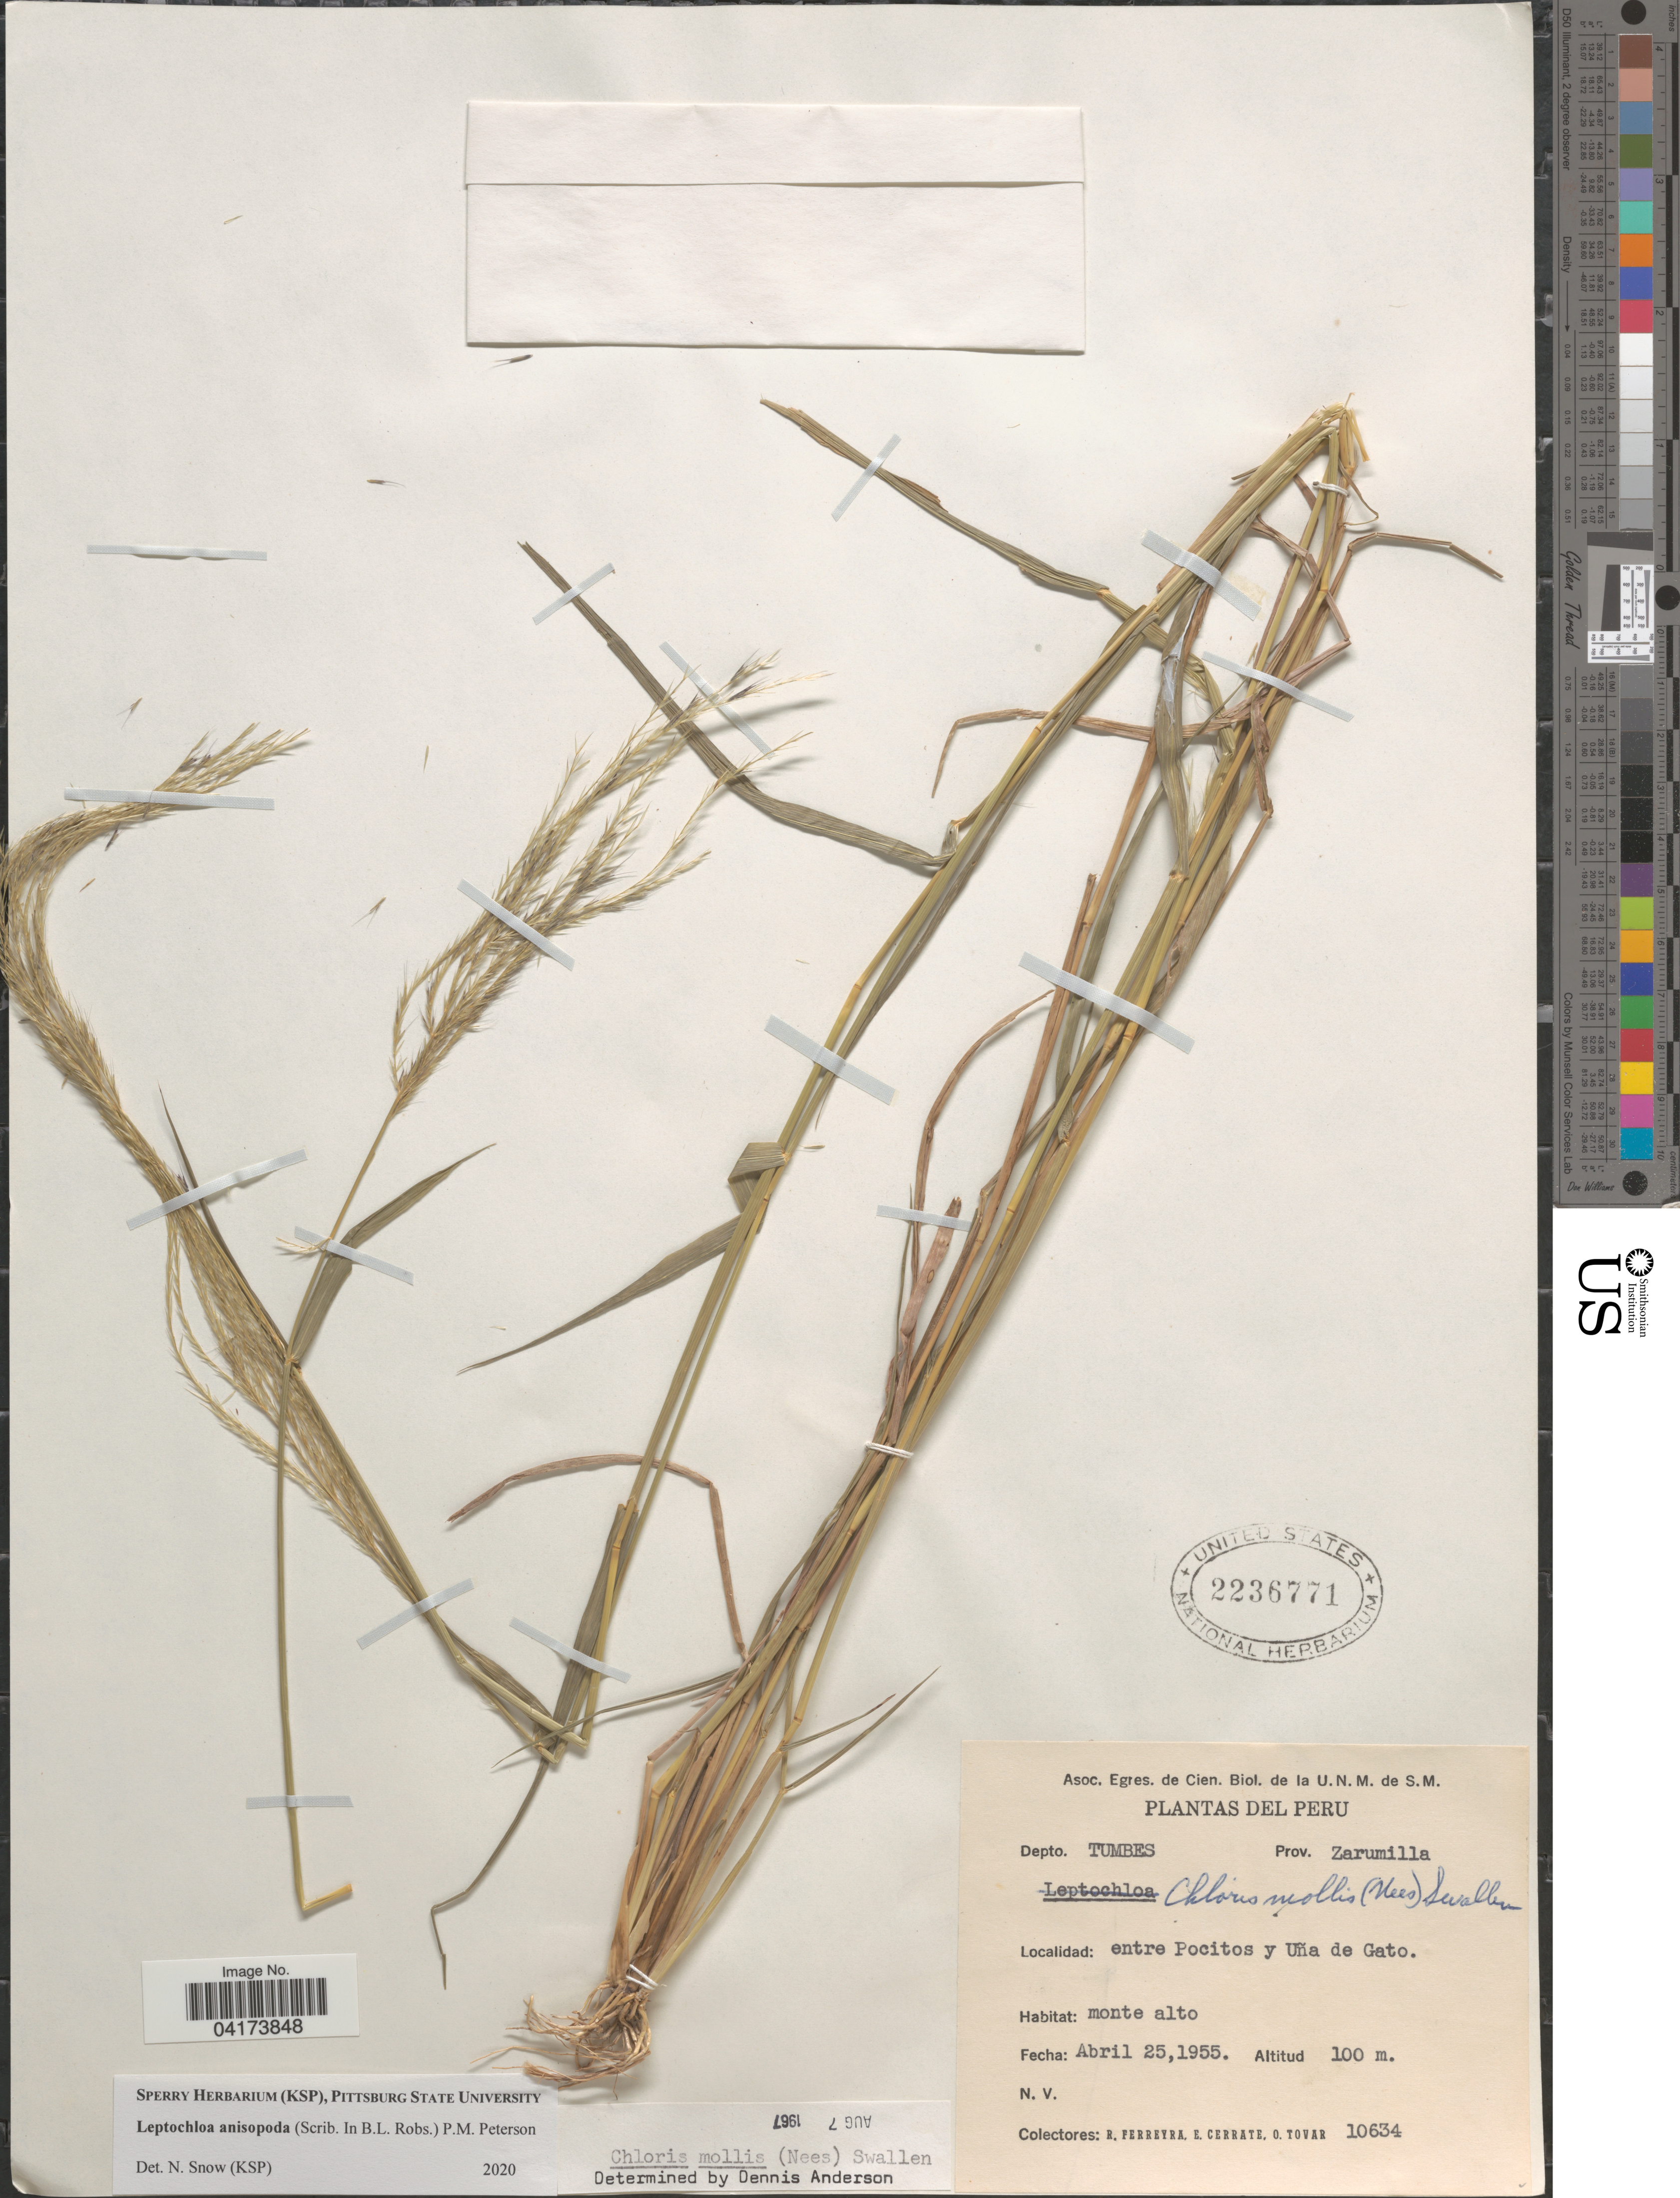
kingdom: Plantae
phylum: Tracheophyta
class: Liliopsida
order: Poales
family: Poaceae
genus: Leptochloa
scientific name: Leptochloa anisopoda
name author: (B.L. Rob. ex Scribn.) P.M. Peterson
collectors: R. A. Ferreyra, E. Cerrate & Ó. Tovar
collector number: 10634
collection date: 1955-04-25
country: Peru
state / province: Tumbes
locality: Depto. Tumbes. Prov. Zarumilla. Entre Pocitos y Uña de Gato.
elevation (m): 100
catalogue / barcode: US 2236771